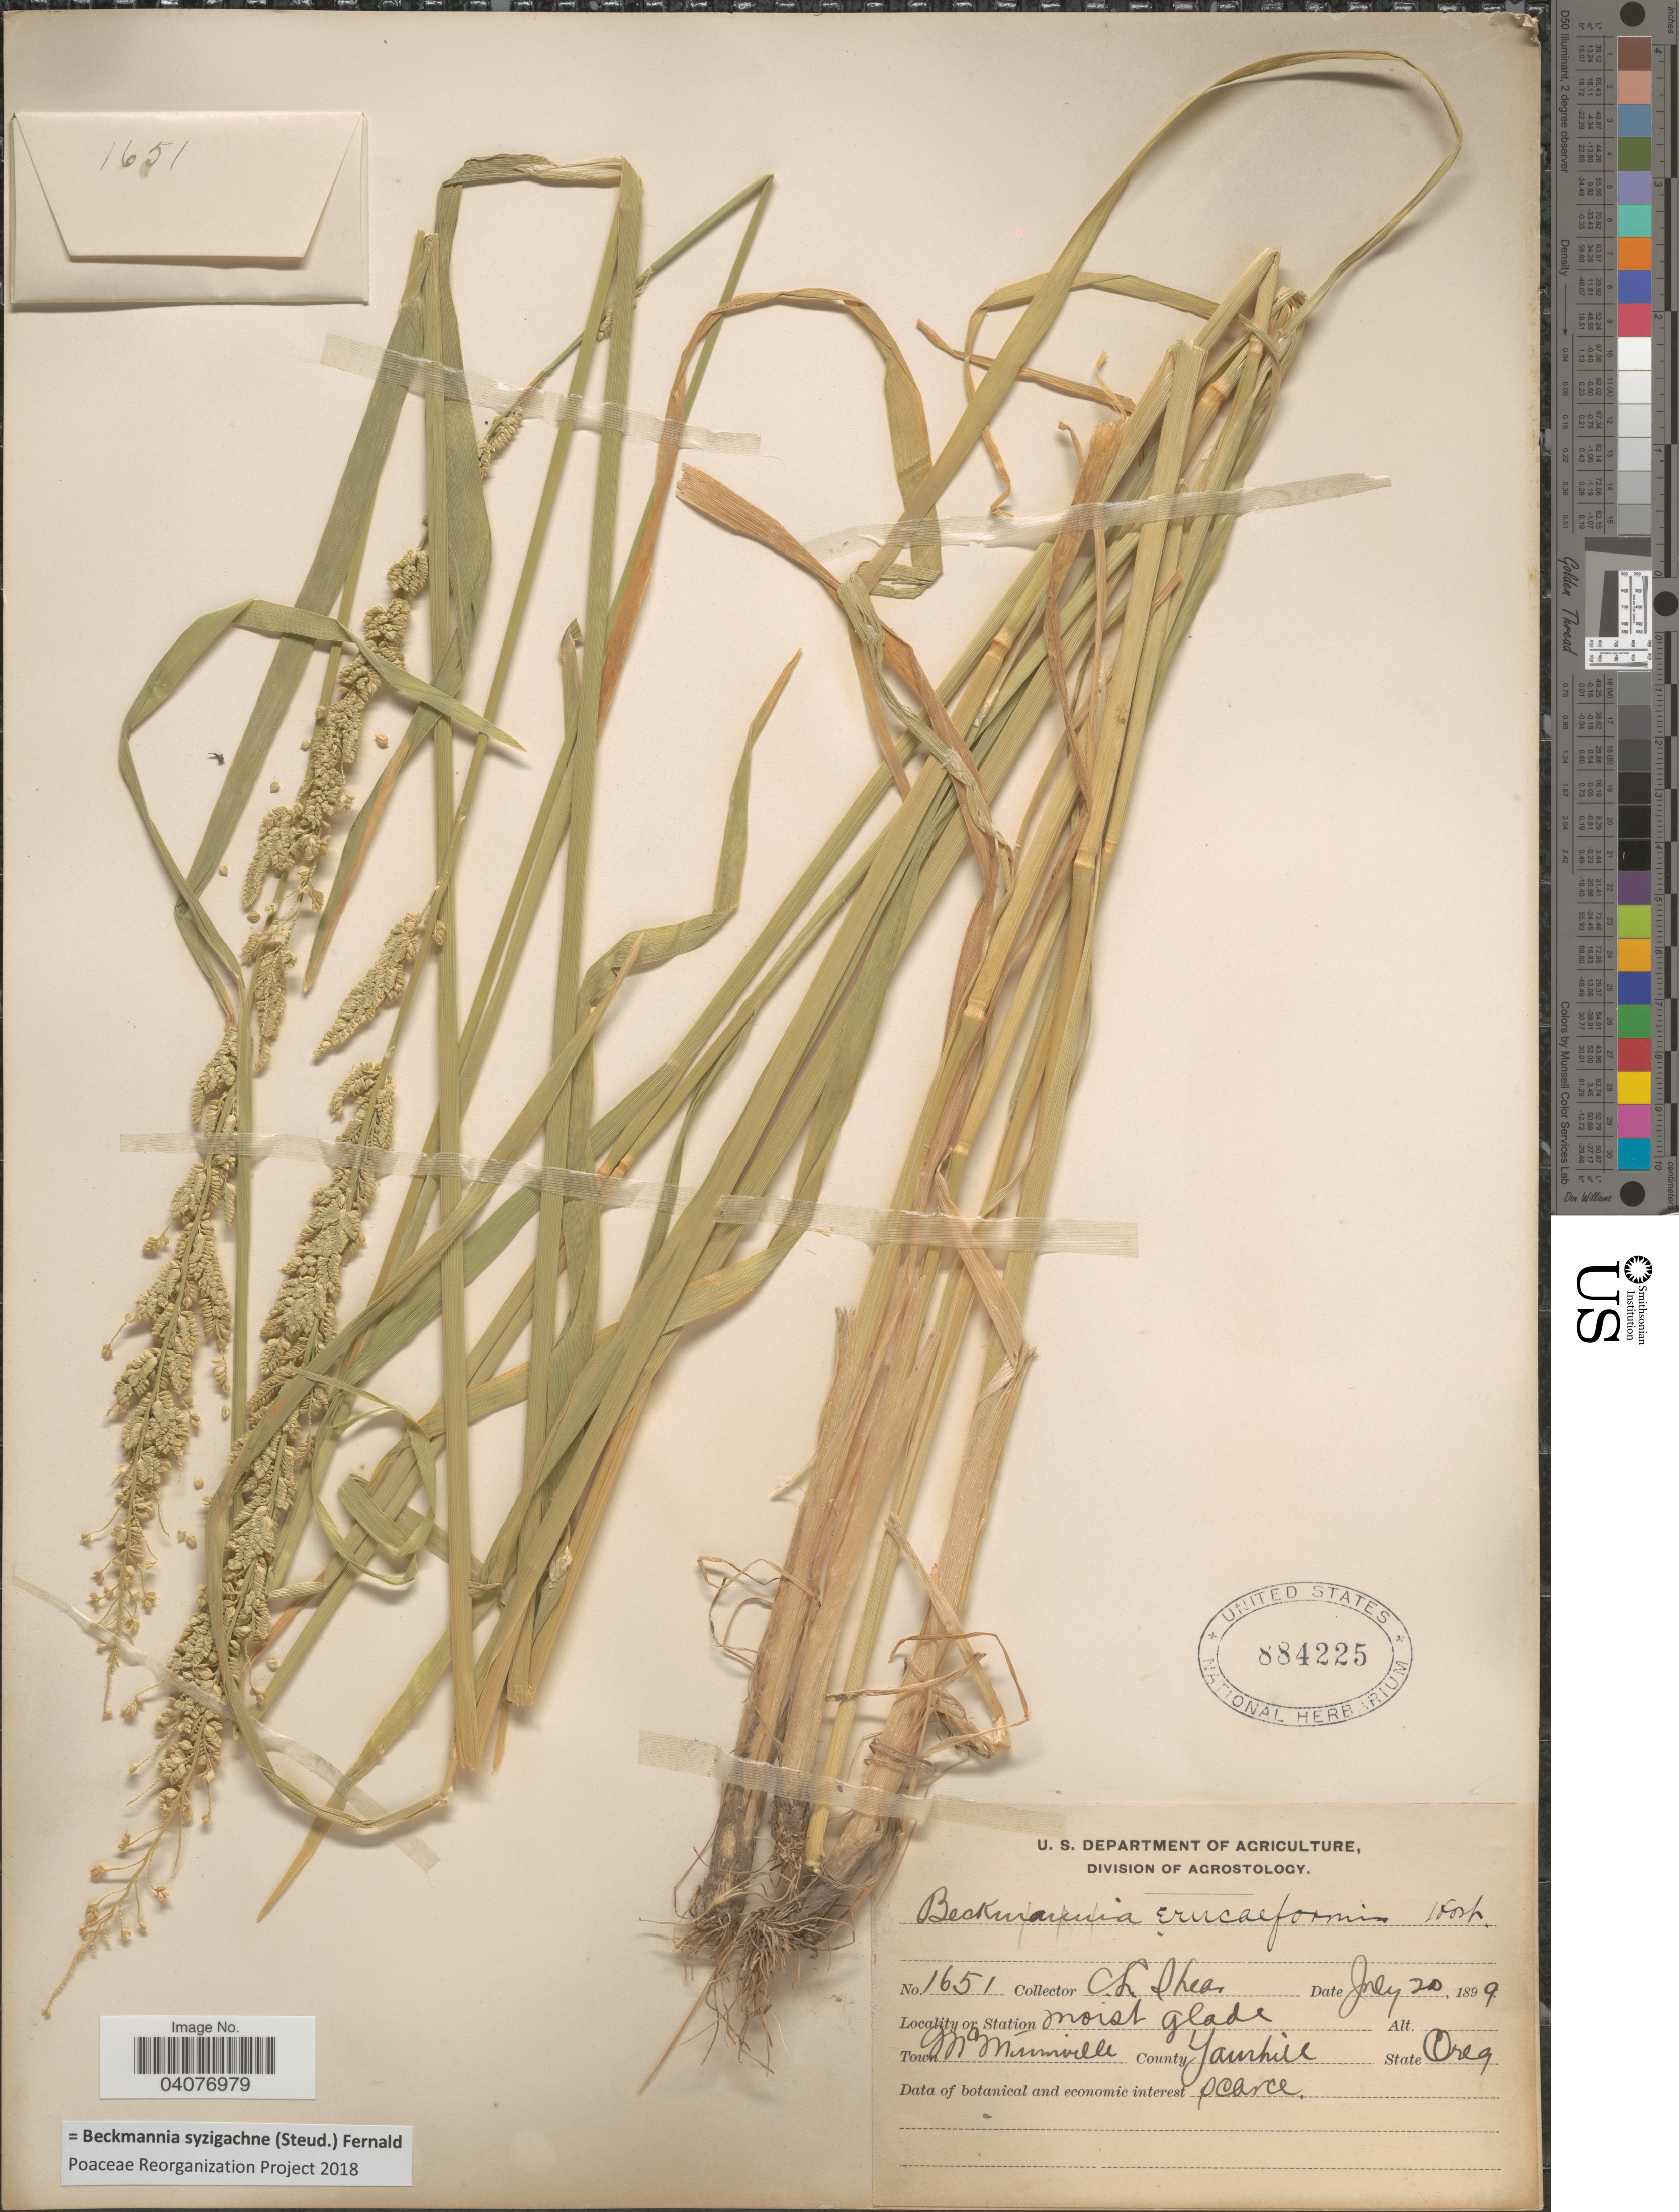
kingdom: Plantae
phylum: Tracheophyta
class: Liliopsida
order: Poales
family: Poaceae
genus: Beckmannia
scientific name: Beckmannia syzigachne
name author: (Steud.) Fernald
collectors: C. L. Shear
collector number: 1651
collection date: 1899-07-20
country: United States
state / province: Oregon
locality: Town McMinnville. County Yamhill.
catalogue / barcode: US 884225